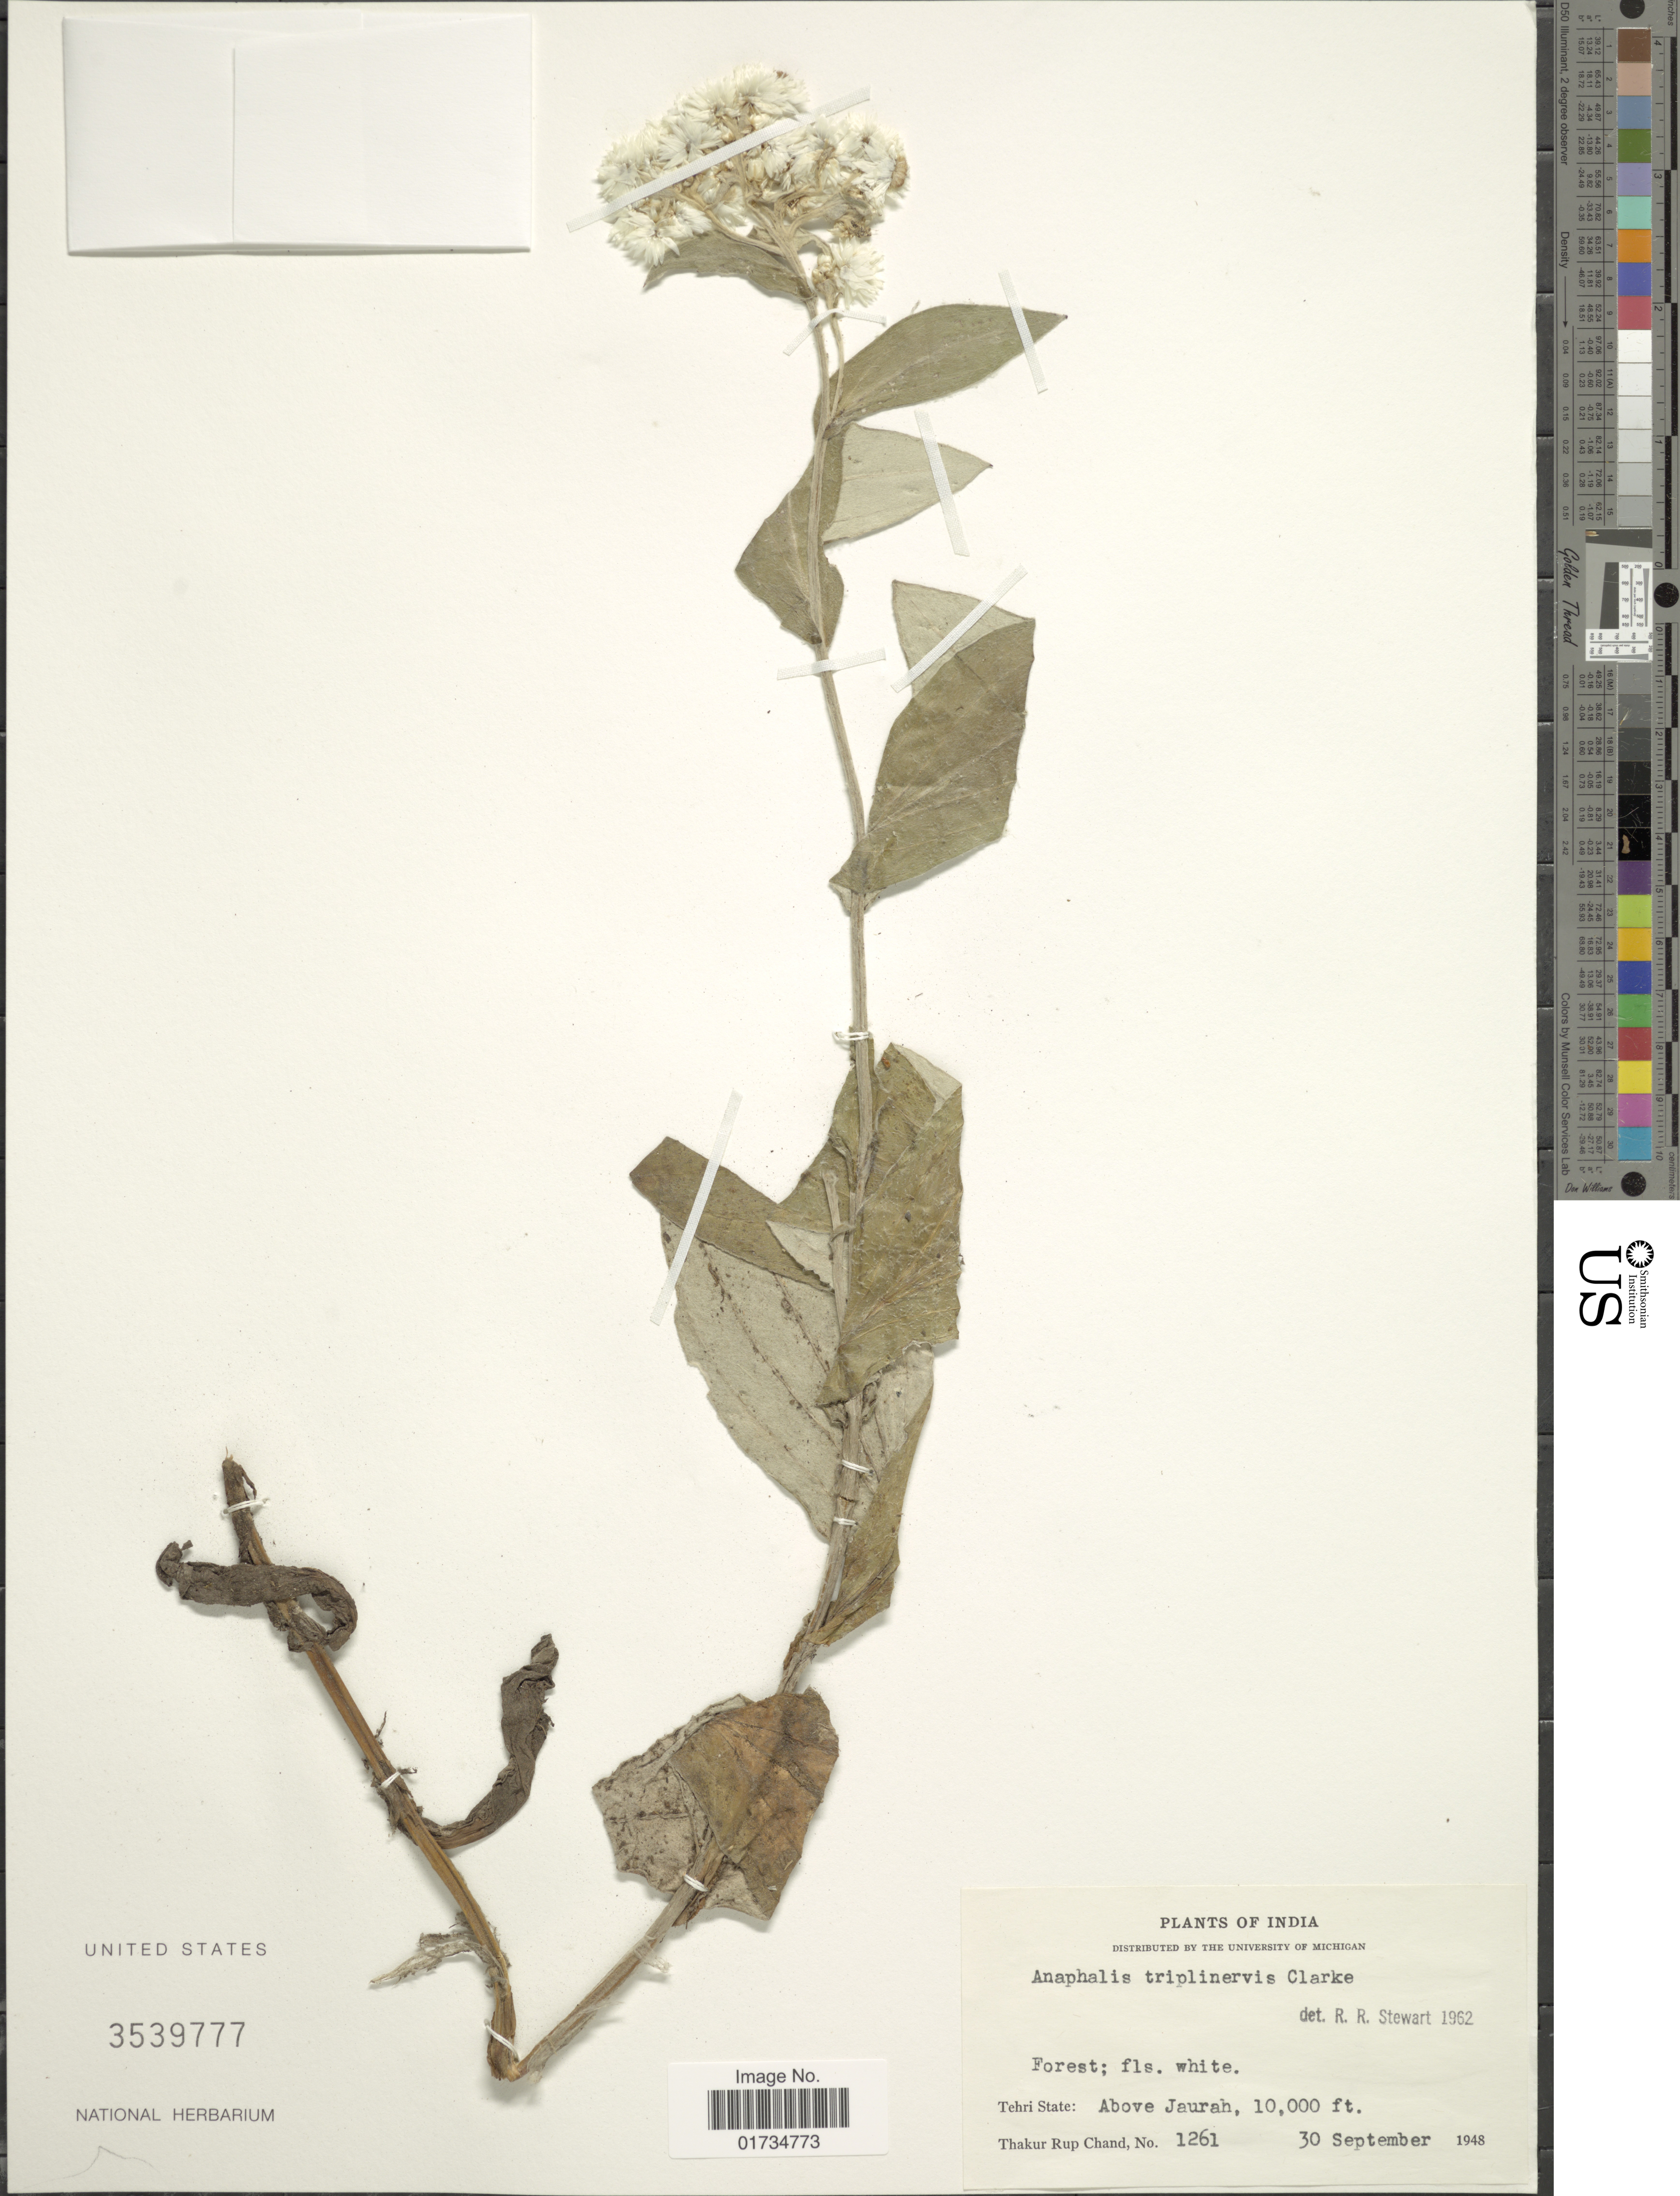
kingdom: Plantae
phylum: Tracheophyta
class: Magnoliopsida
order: Asterales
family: Asteraceae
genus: Anaphalis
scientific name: Anaphalis triplinervis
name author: (Sims) C.B. Clarke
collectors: T. R. Chand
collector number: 1261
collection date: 1948-09-30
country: India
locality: India. Tehr State: Above Jaurah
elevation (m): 3048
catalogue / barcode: US 3539777